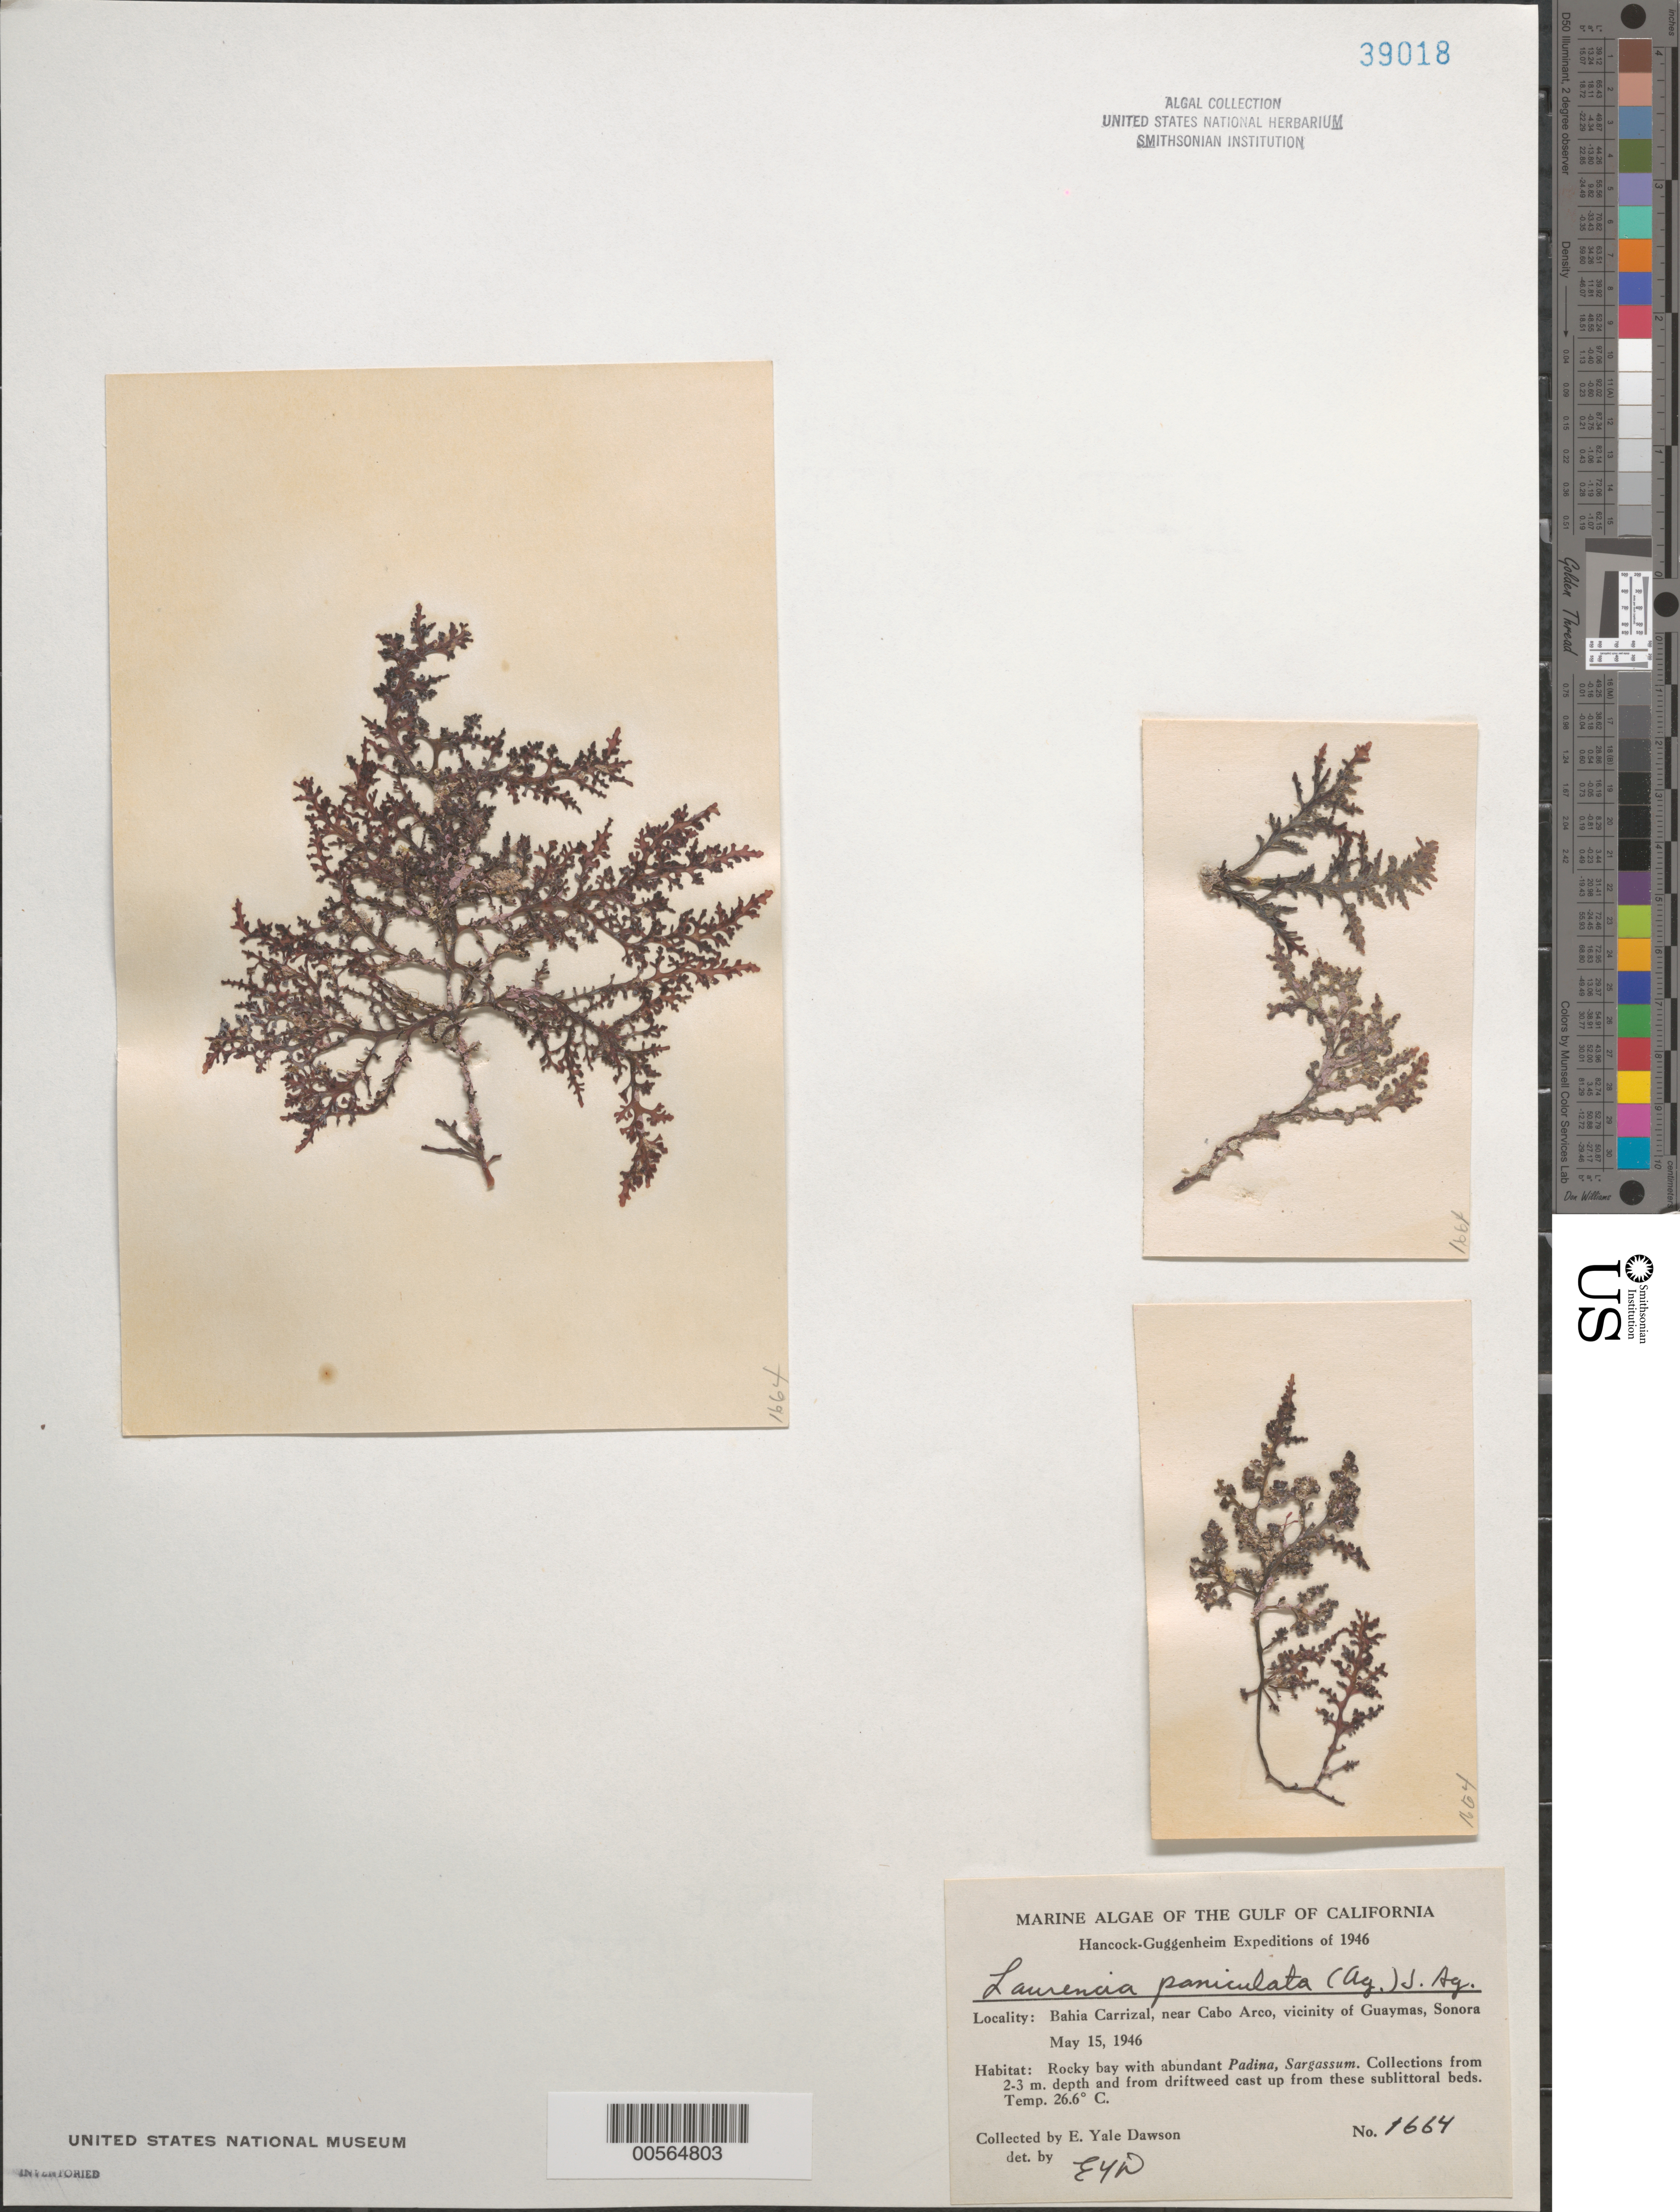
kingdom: Plantae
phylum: Rhodophyta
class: Florideophyceae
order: Ceramiales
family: Rhodomelaceae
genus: Palisada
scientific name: Palisada thuyoides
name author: (Kützing) Cassano et al.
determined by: Algae name updating Project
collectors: E. Y. Dawson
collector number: EYD 1664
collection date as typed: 15 May 1946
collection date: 1946-05-15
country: Mexico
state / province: Sonora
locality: Bahia Carrizal, near Cabo Arco, Guaymas area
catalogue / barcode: US 39018